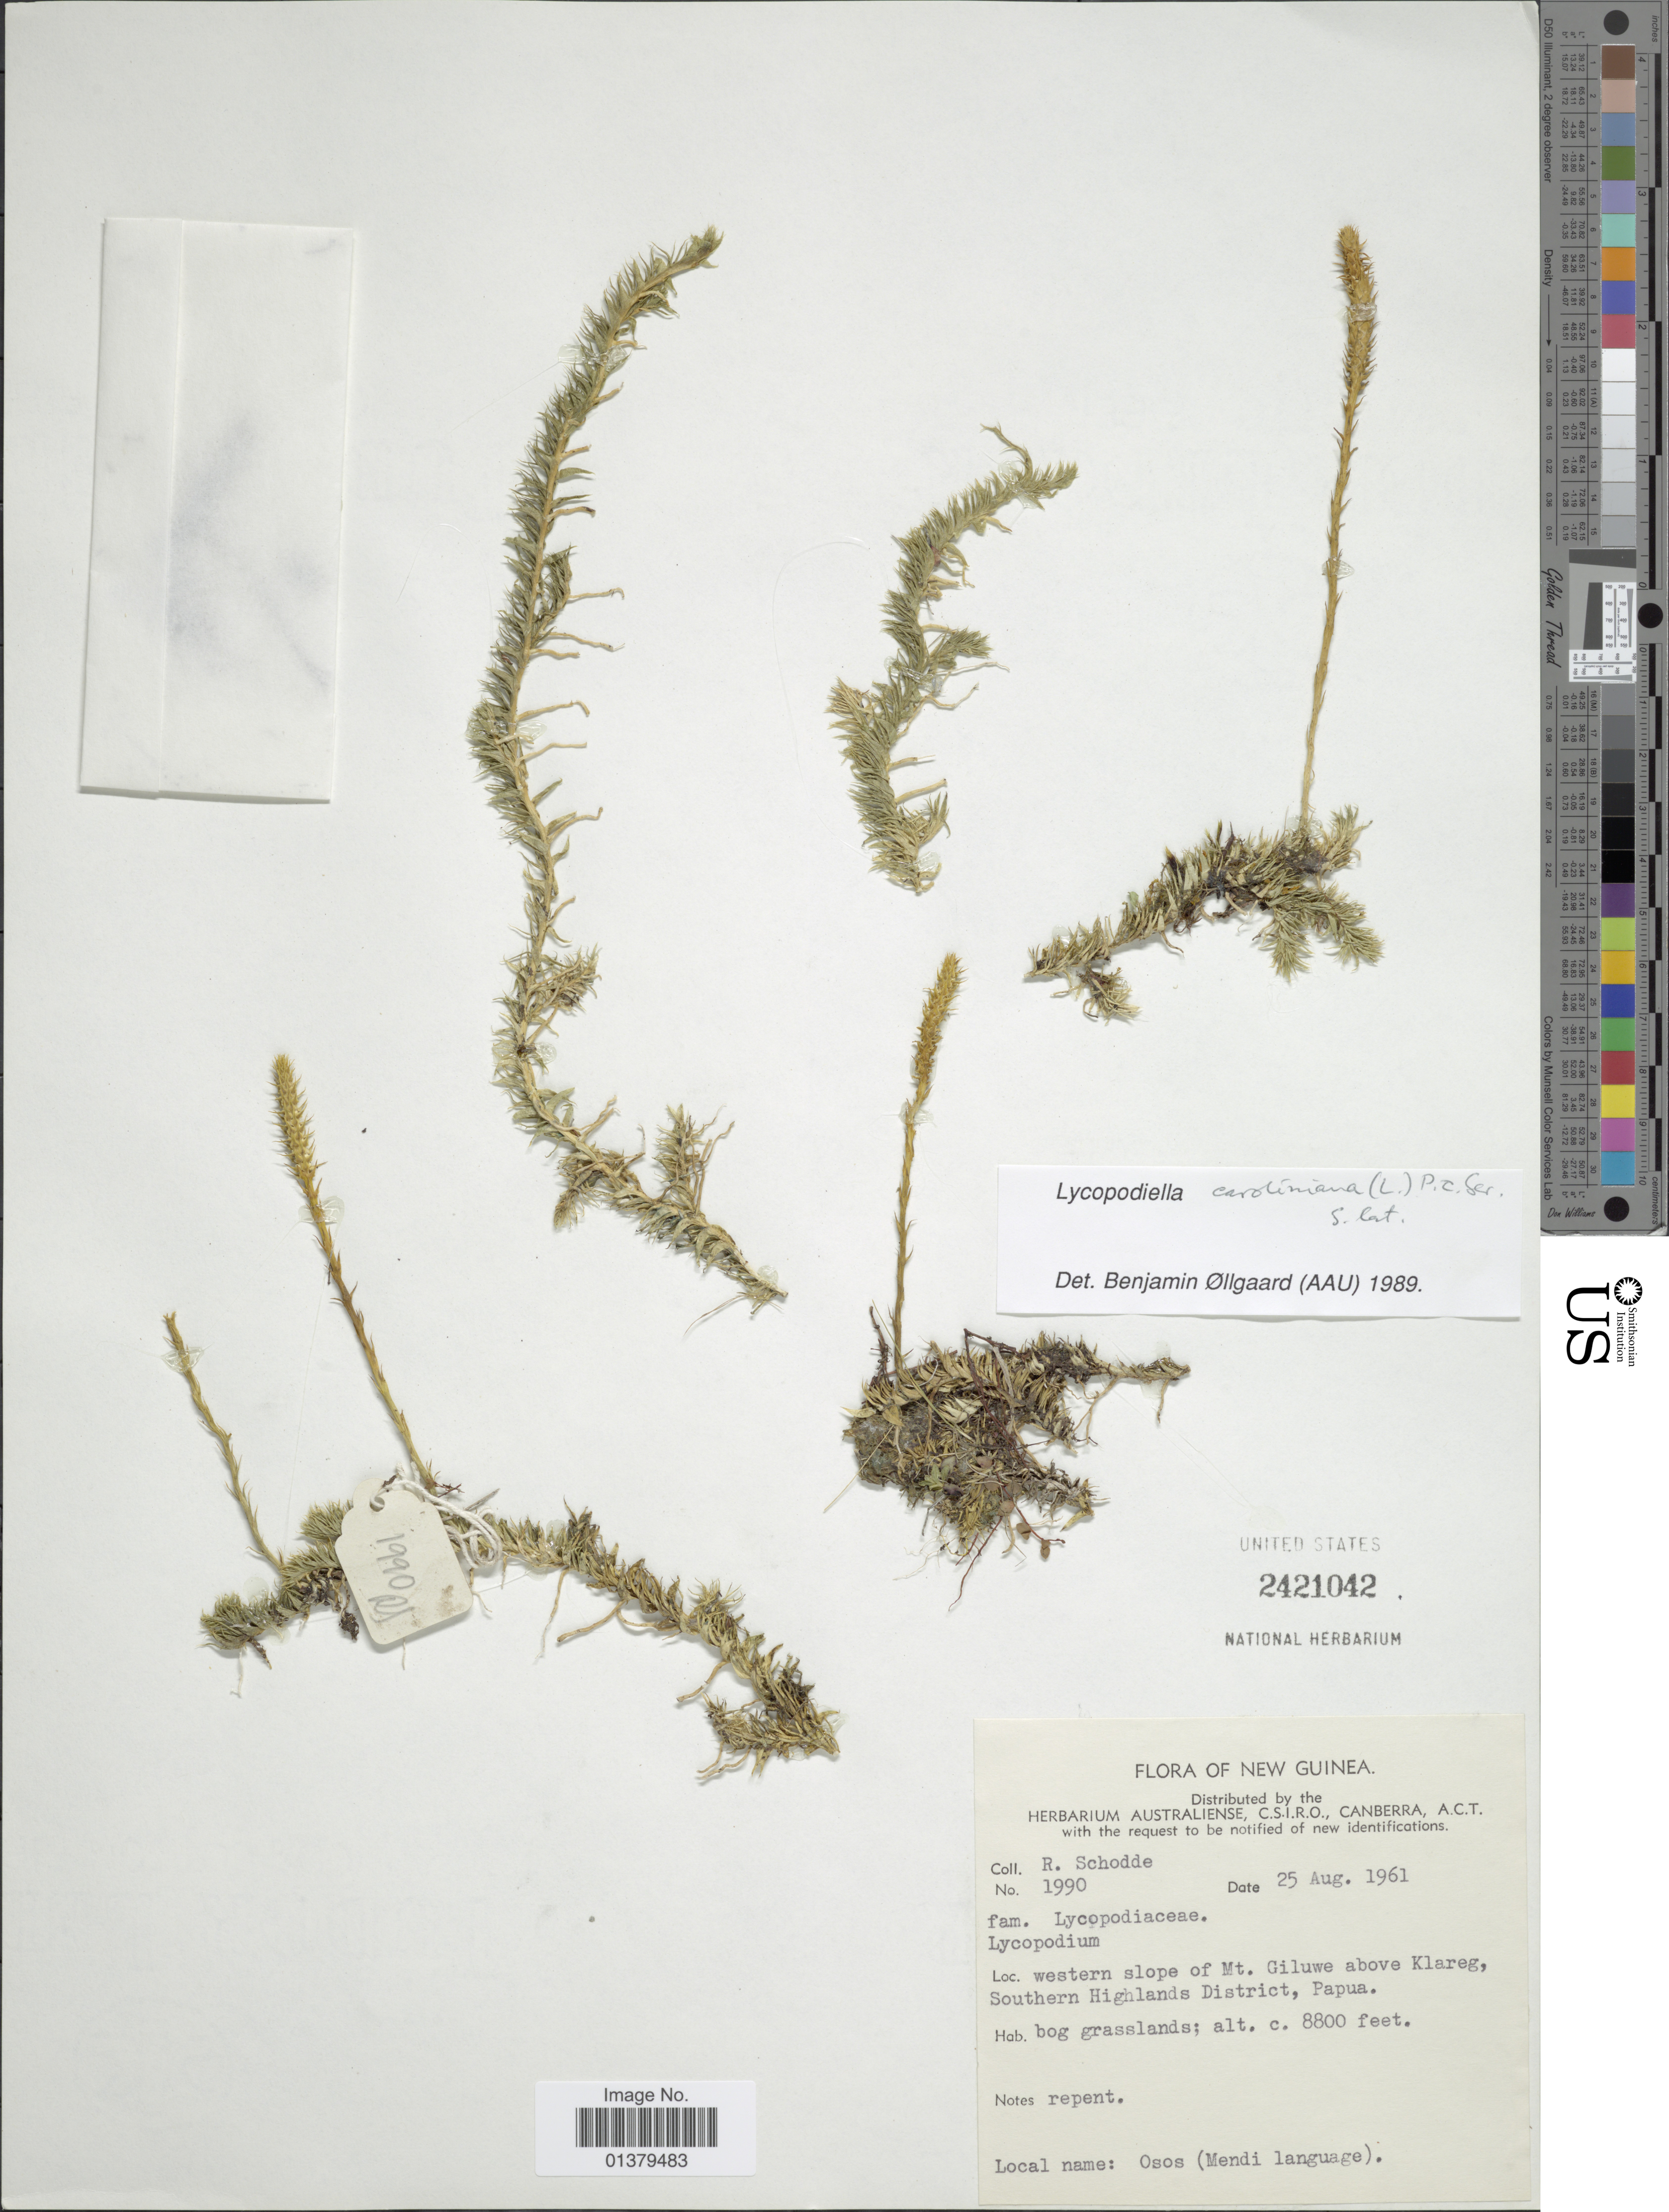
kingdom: Plantae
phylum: Tracheophyta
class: Lycopodiopsida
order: Lycopodiales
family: Lycopodiaceae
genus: Pseudolycopodiella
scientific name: Pseudolycopodiella caroliniana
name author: (L.) Holub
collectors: R. Schodde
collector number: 1990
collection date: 1961-08-25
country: Papua New Guinea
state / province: Southern Highlands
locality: New Guinea, western slope of Mt. Giluwe above Klareg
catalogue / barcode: US 2421042